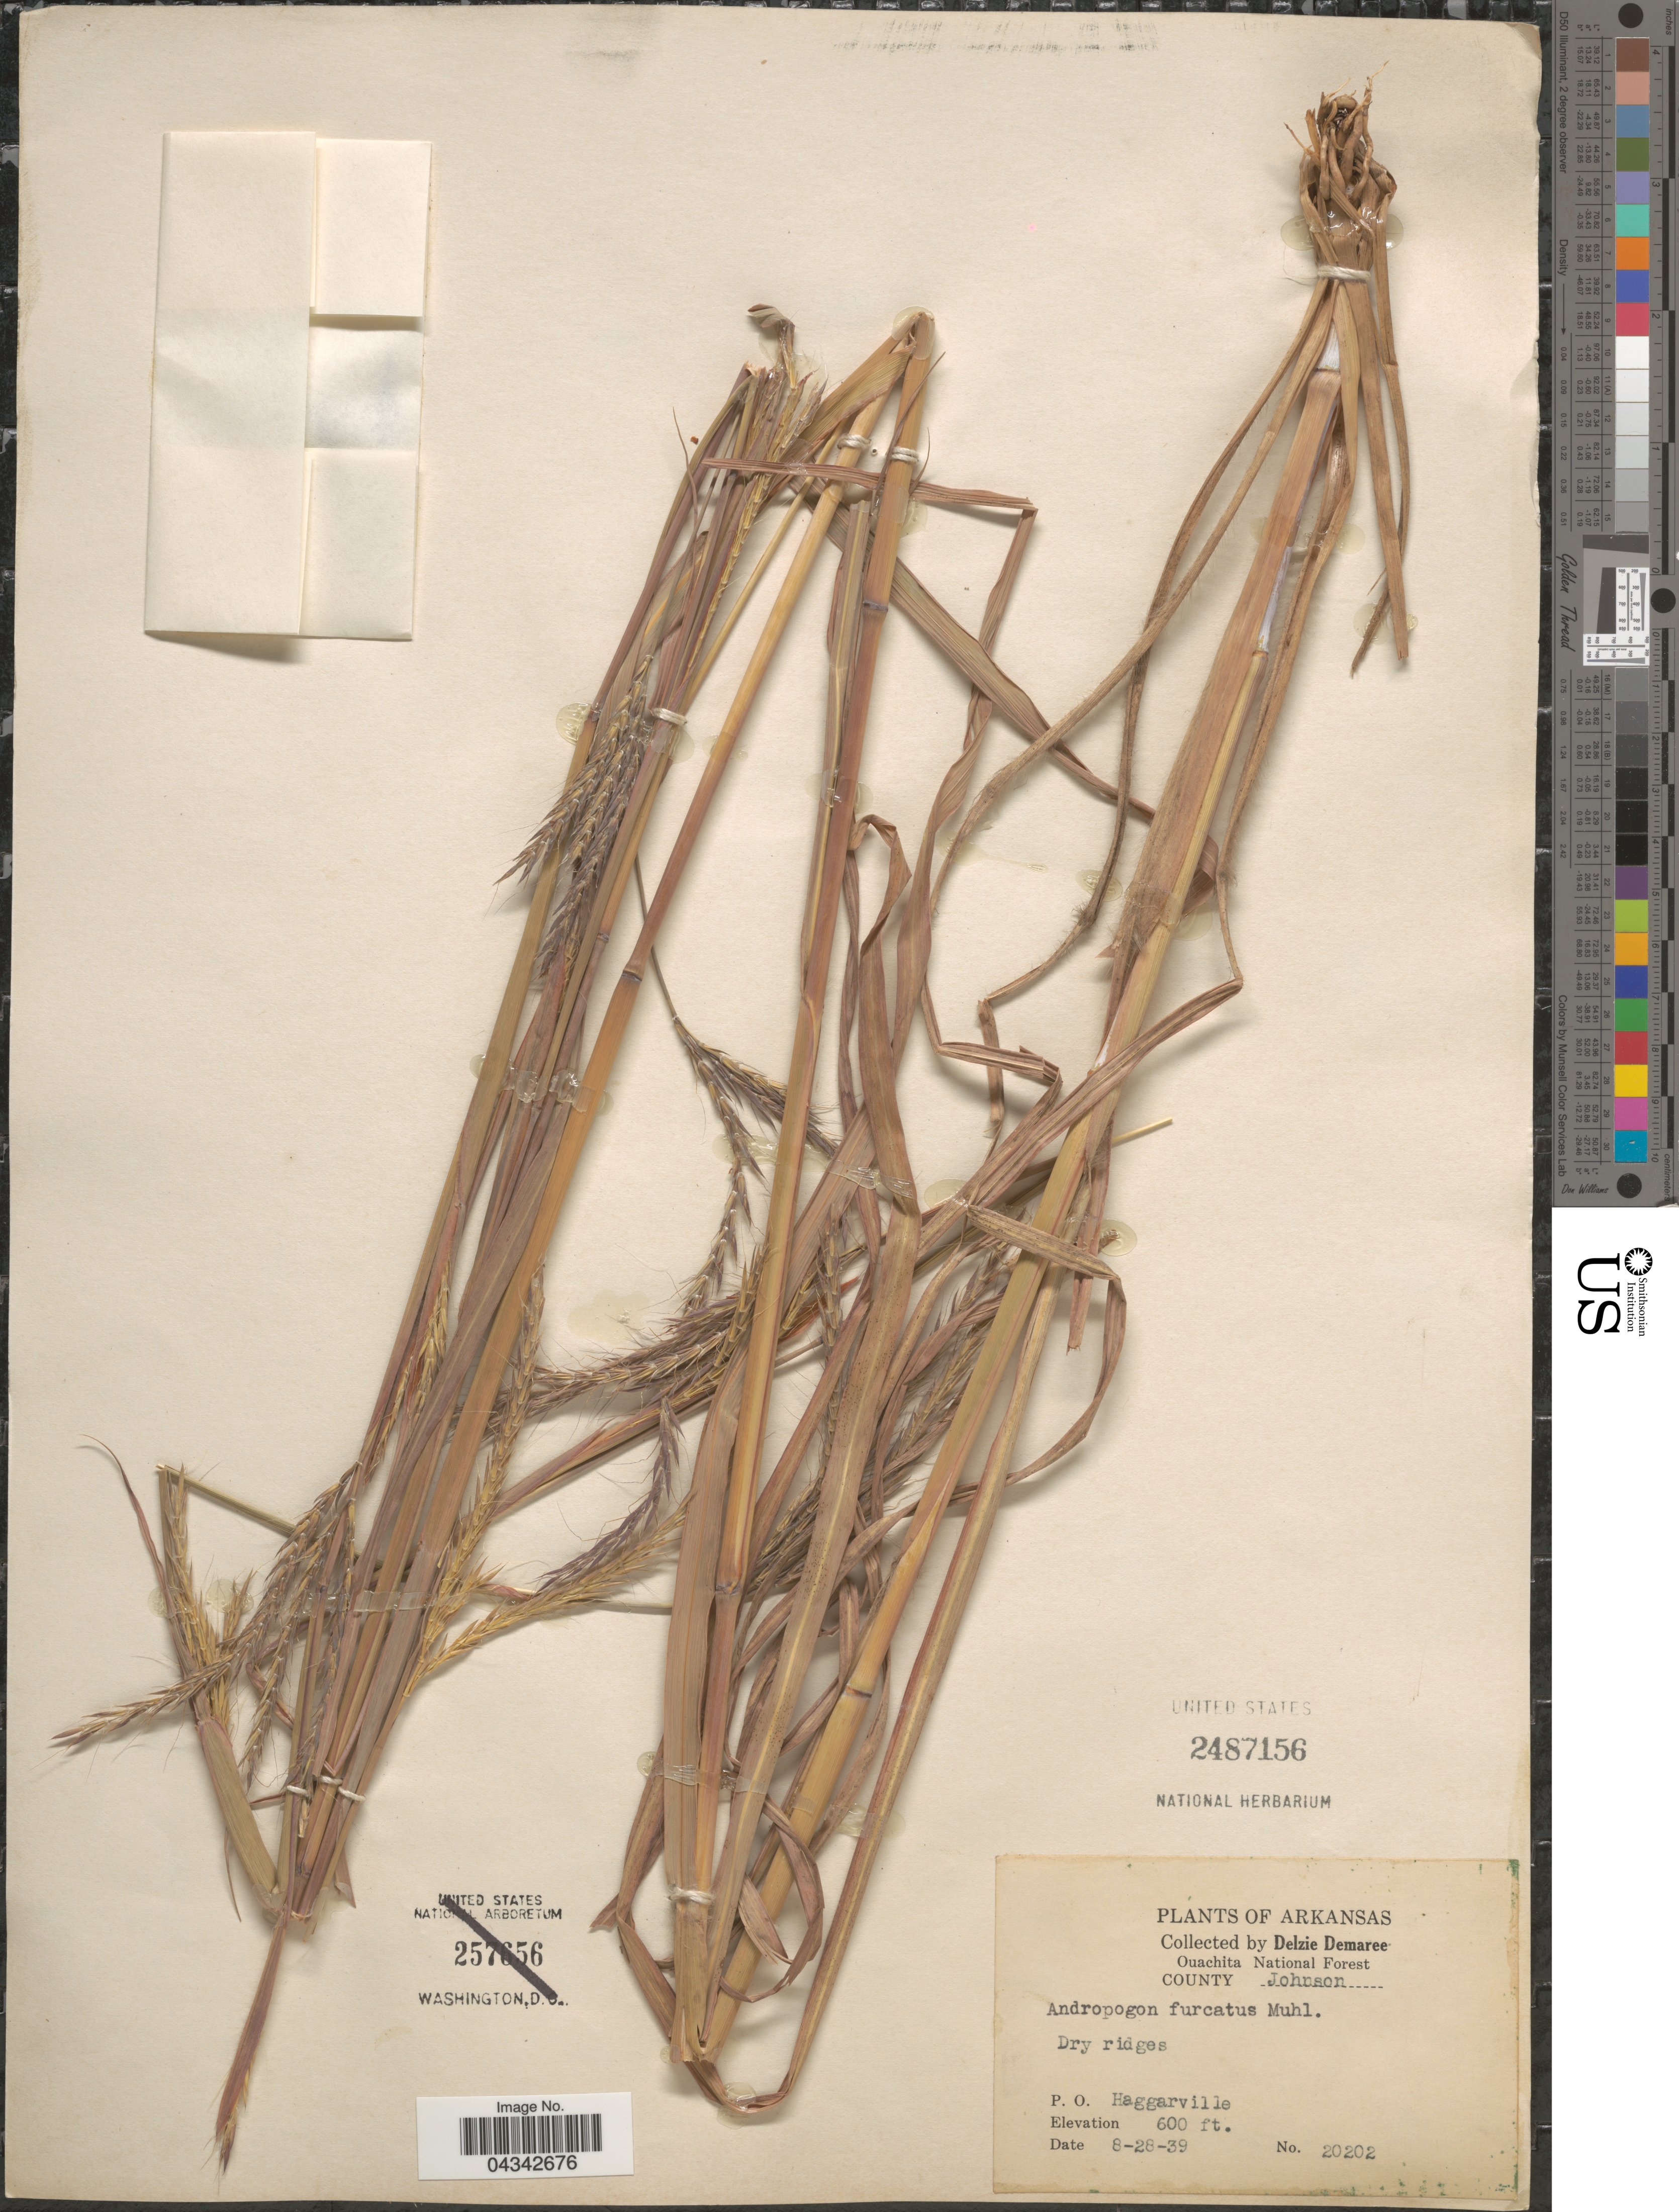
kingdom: Plantae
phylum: Tracheophyta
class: Liliopsida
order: Poales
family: Poaceae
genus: Andropogon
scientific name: Andropogon gerardii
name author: Vitman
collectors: D. Demaree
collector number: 20202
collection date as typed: Transcribed d/m/y: 28/8/39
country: United States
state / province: Arkansas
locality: Ouachita National Forest. County Johnson. P. O. Haggarville.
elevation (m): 183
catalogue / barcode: US 2487156